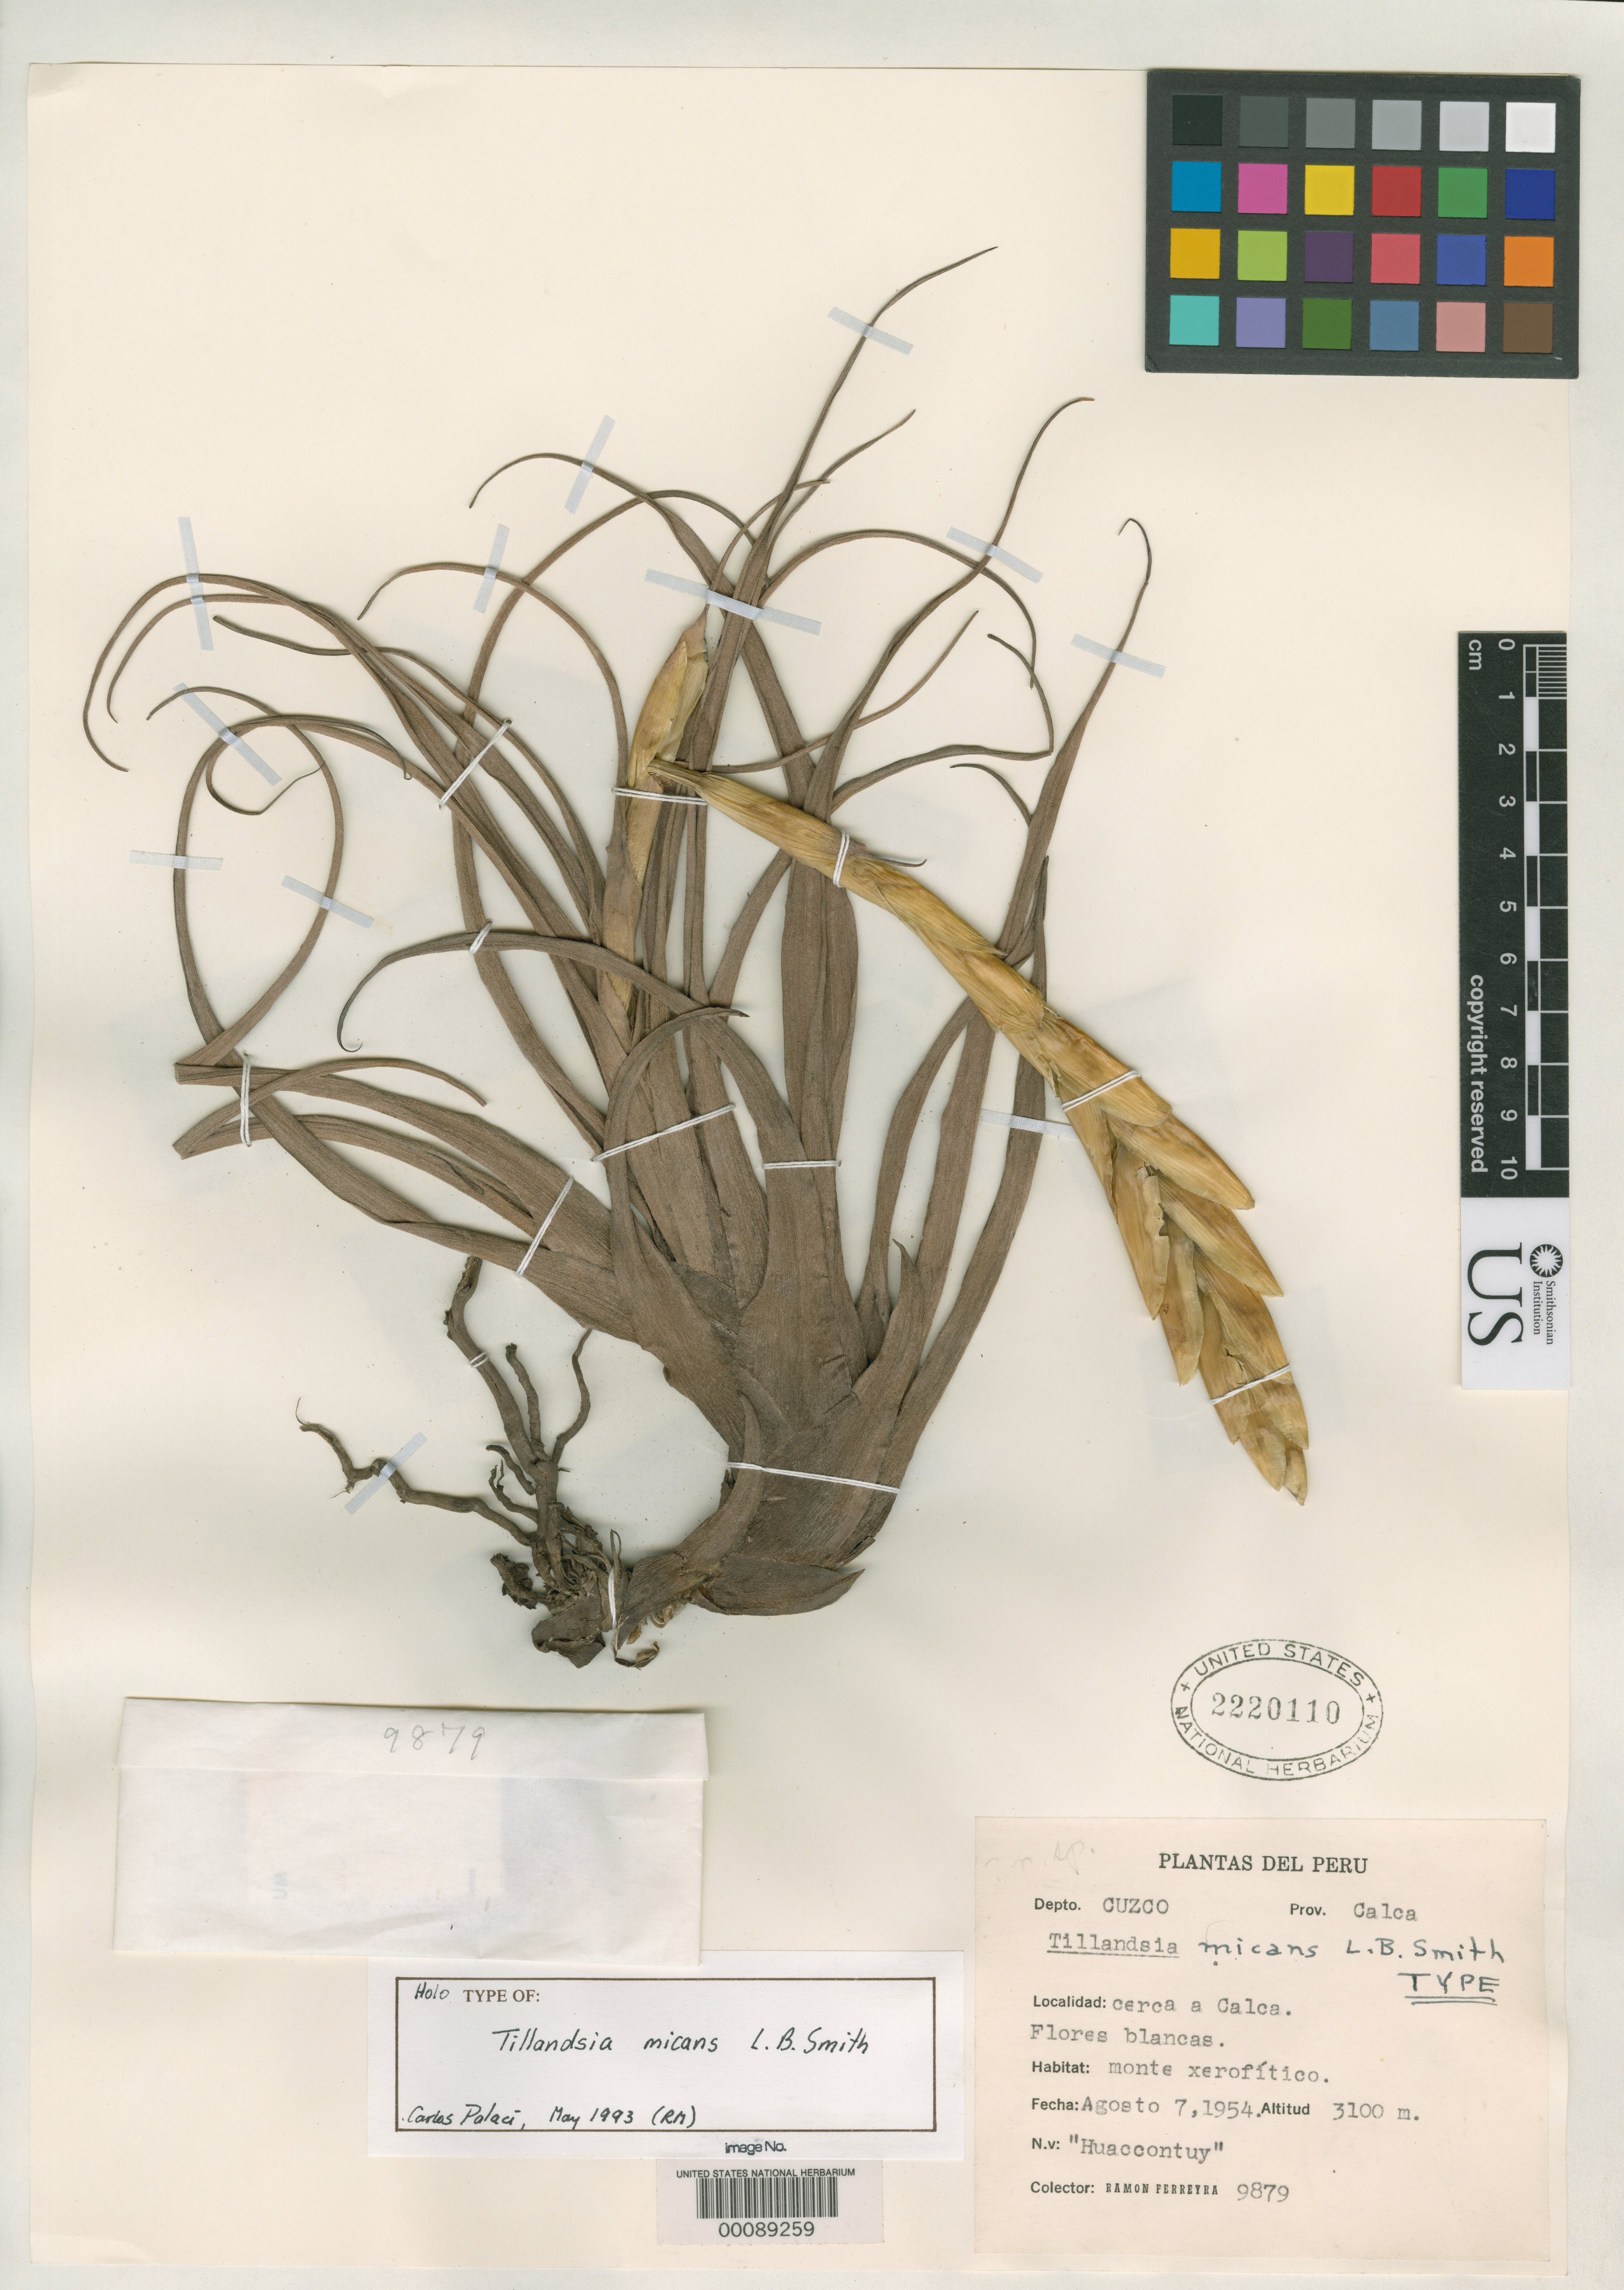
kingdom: Plantae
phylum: Tracheophyta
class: Liliopsida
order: Poales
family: Bromeliaceae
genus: Tillandsia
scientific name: Tillandsia micans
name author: L.B. Sm.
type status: Holotype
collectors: R. A. Ferreyra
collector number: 9879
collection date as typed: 07 Aug 1954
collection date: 1954-08-07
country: Peru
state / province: Cusco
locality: near Calca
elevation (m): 3100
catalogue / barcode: US 2220110